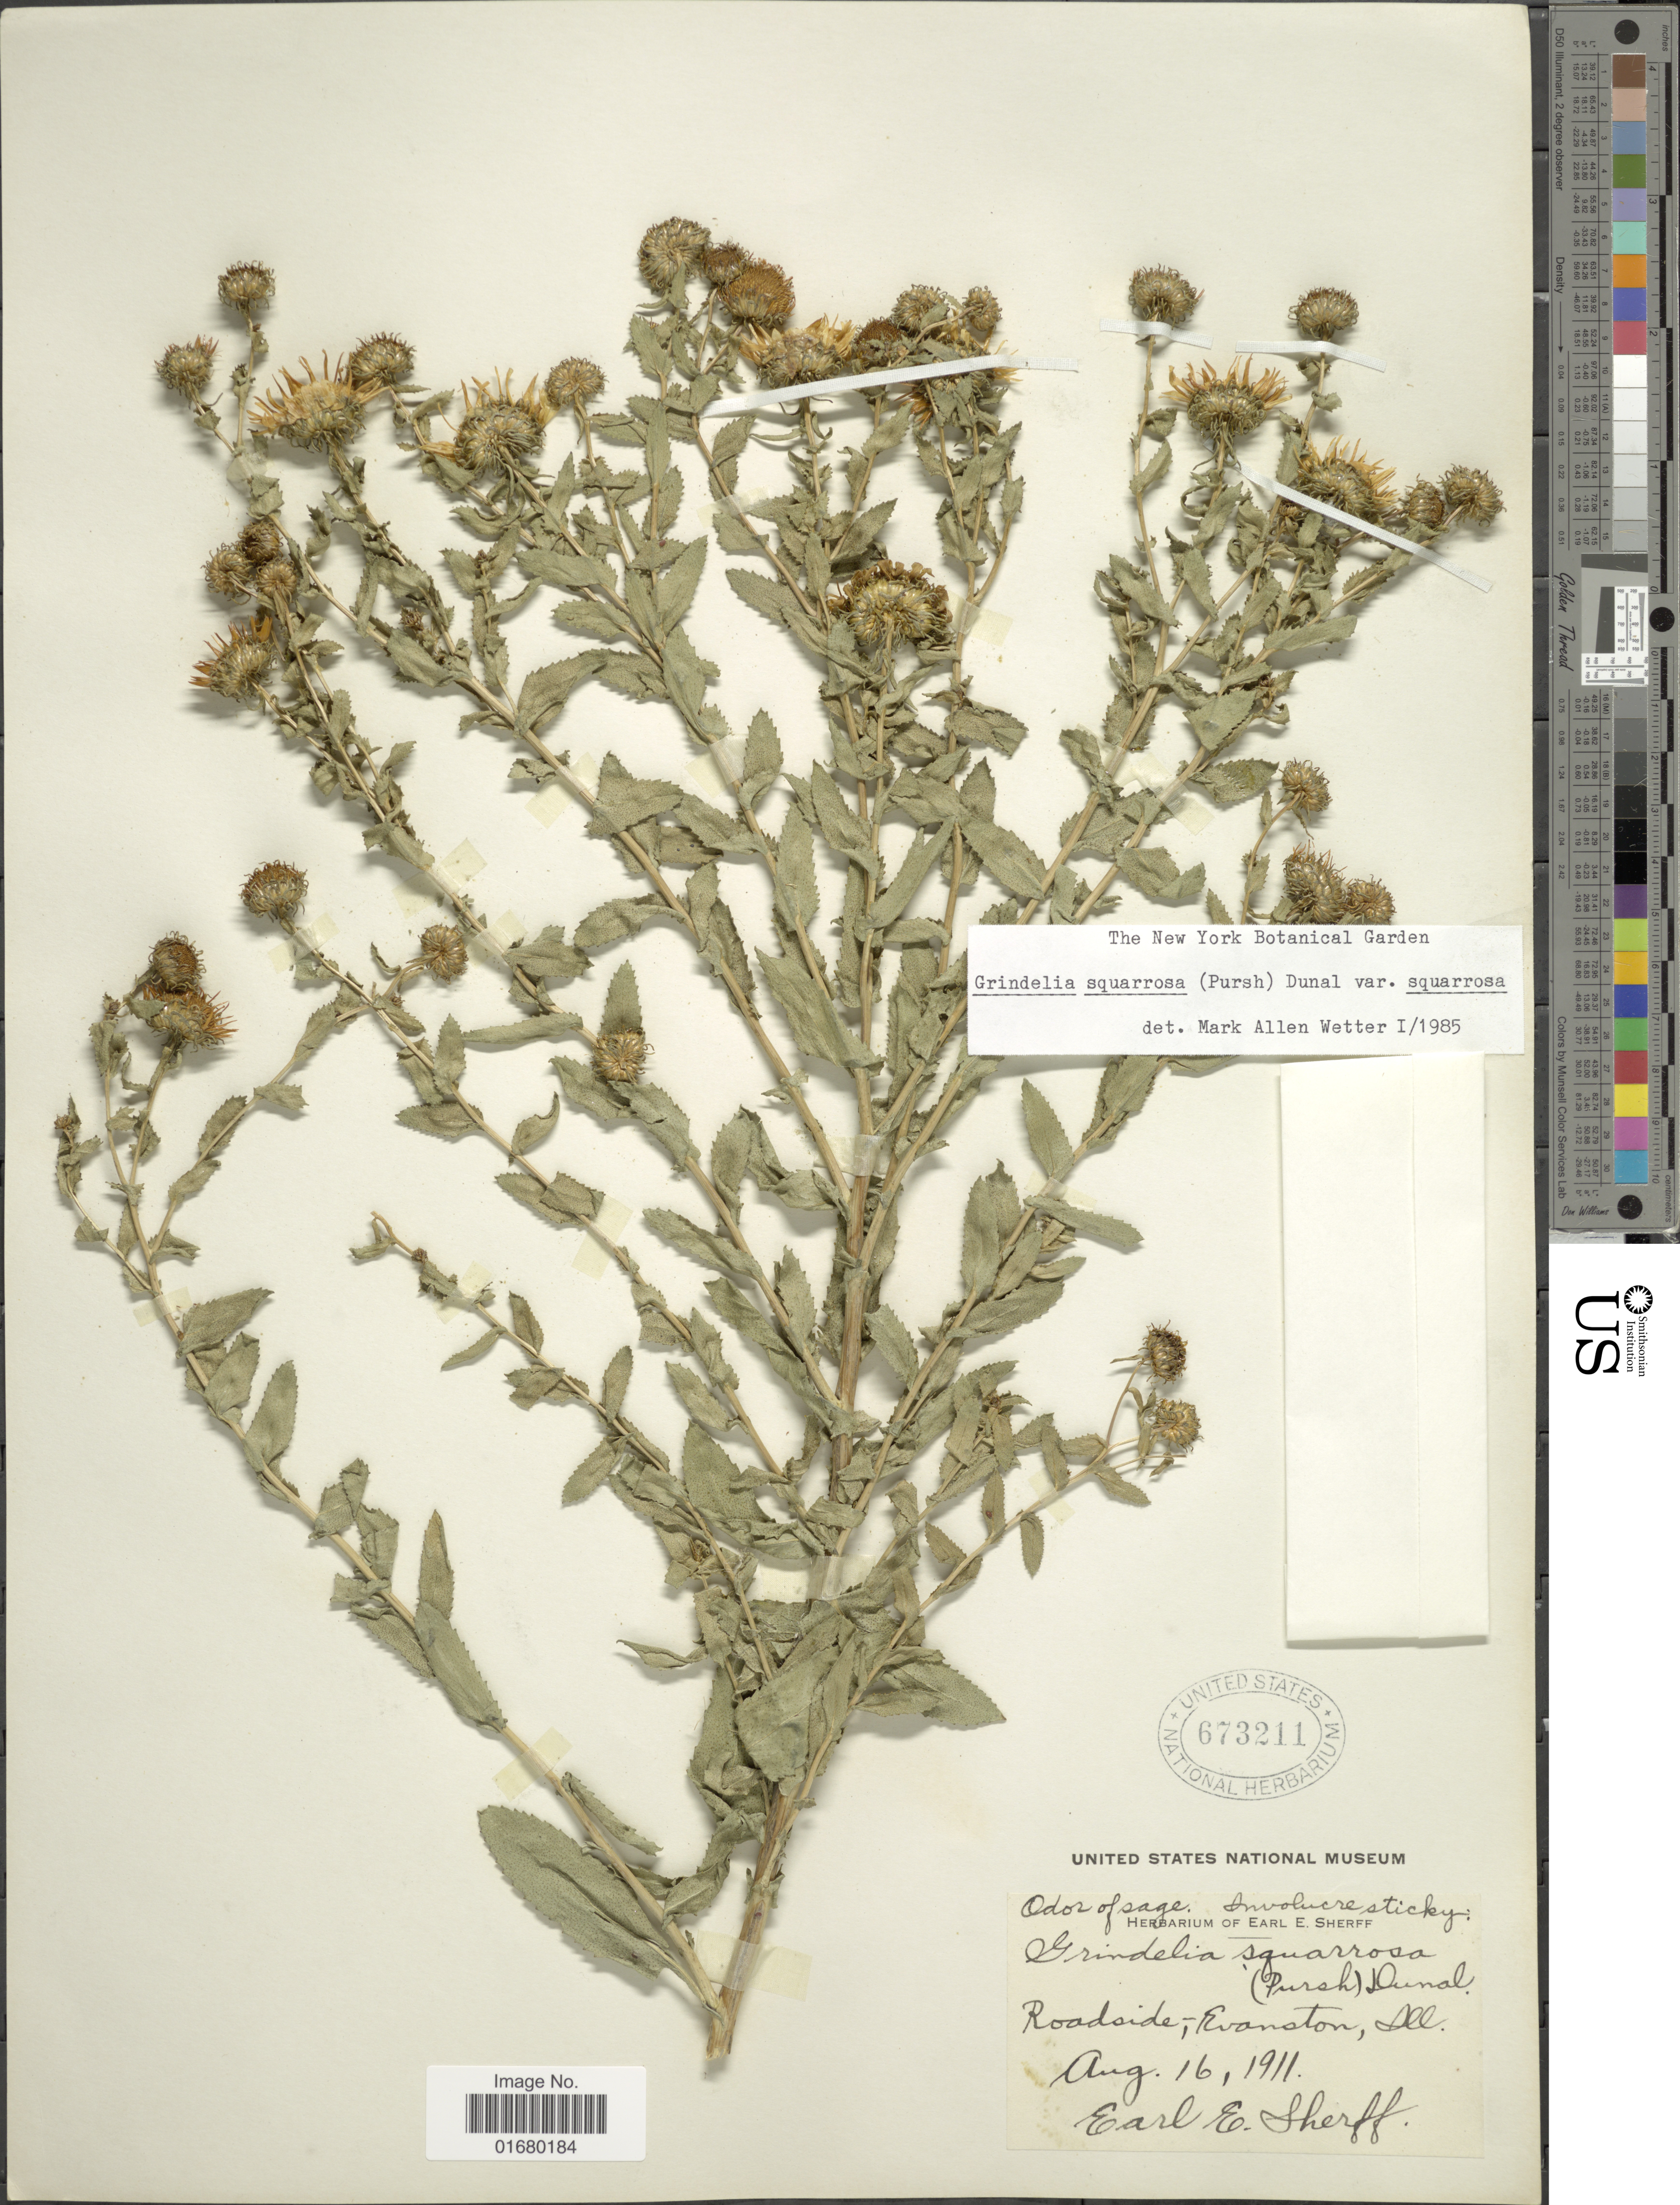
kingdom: Plantae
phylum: Tracheophyta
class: Magnoliopsida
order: Asterales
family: Asteraceae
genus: Grindelia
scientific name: Grindelia squarrosa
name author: (Pursh) Dunal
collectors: E. E. Sherff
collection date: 1911-08-16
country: United States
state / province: Illinois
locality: Roadside, Evanston, Ill.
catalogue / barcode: US 673211